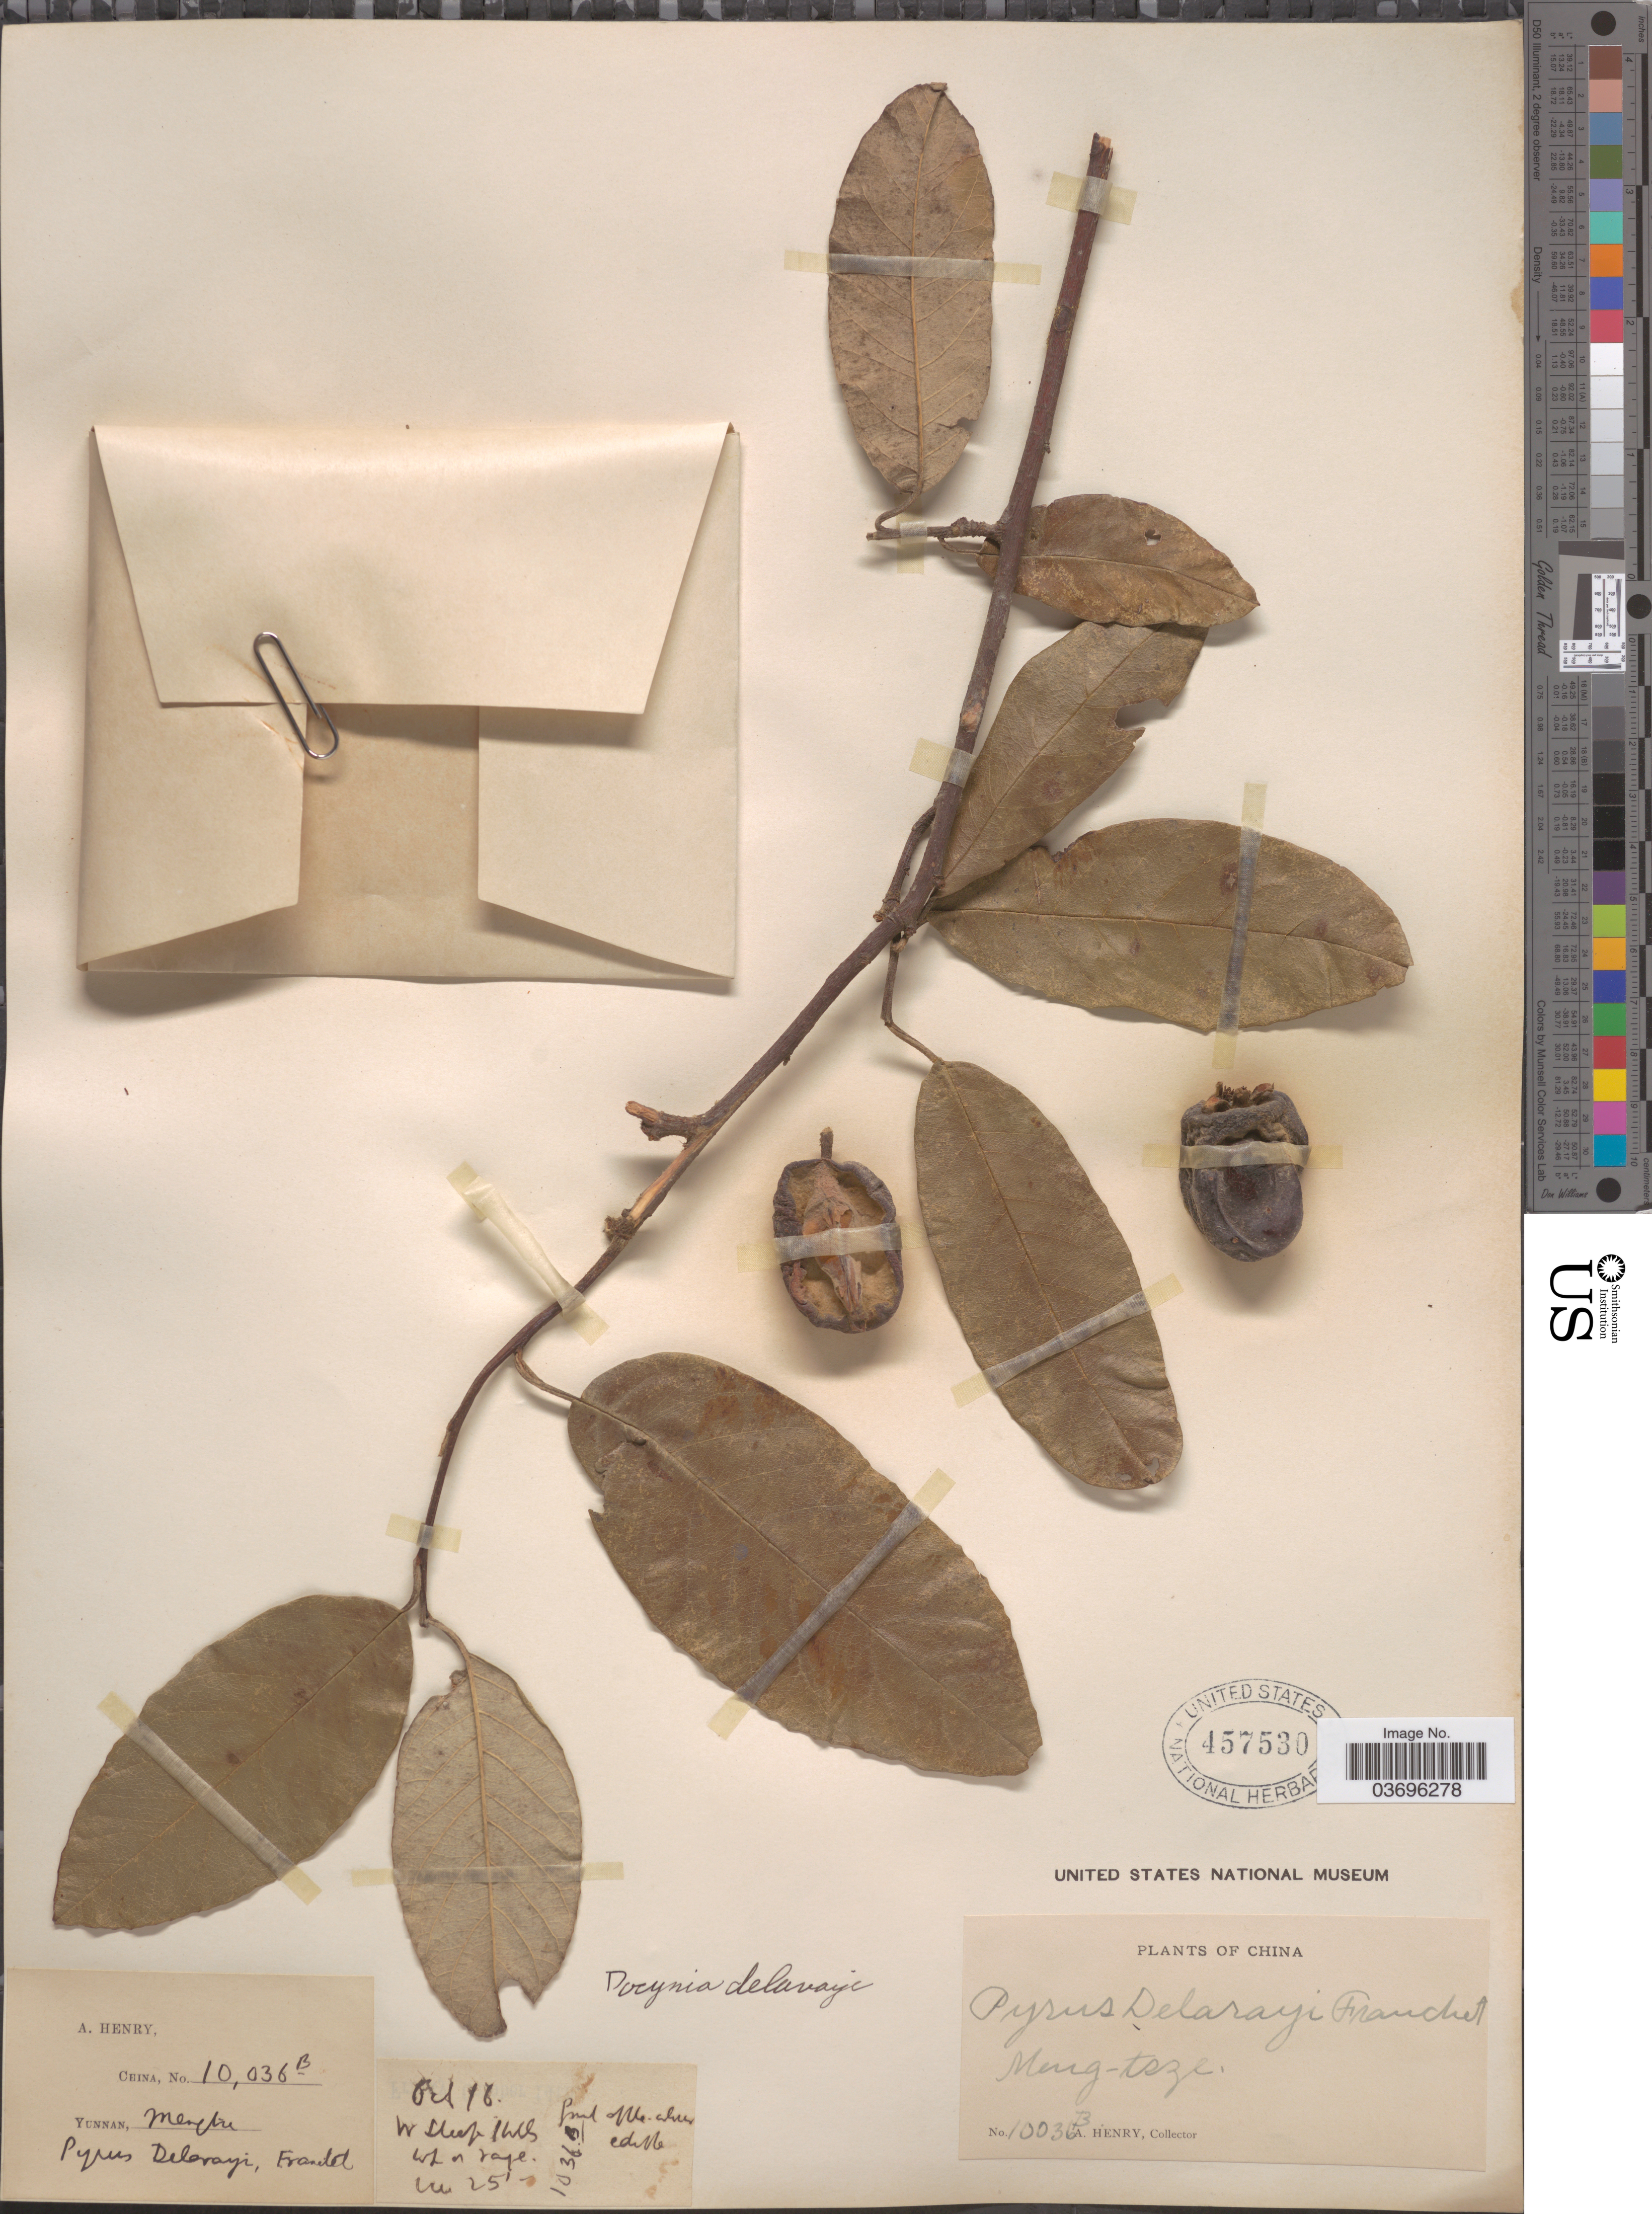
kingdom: Plantae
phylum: Tracheophyta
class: Magnoliopsida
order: Rosales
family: Rosaceae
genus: Docynia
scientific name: Docynia delavayi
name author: C.K. Schneid.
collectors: A. Henry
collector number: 10036 B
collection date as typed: Transcribed d/m/y: /10/16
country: China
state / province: Yunnan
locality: Meng-tsze.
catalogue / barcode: US 457530